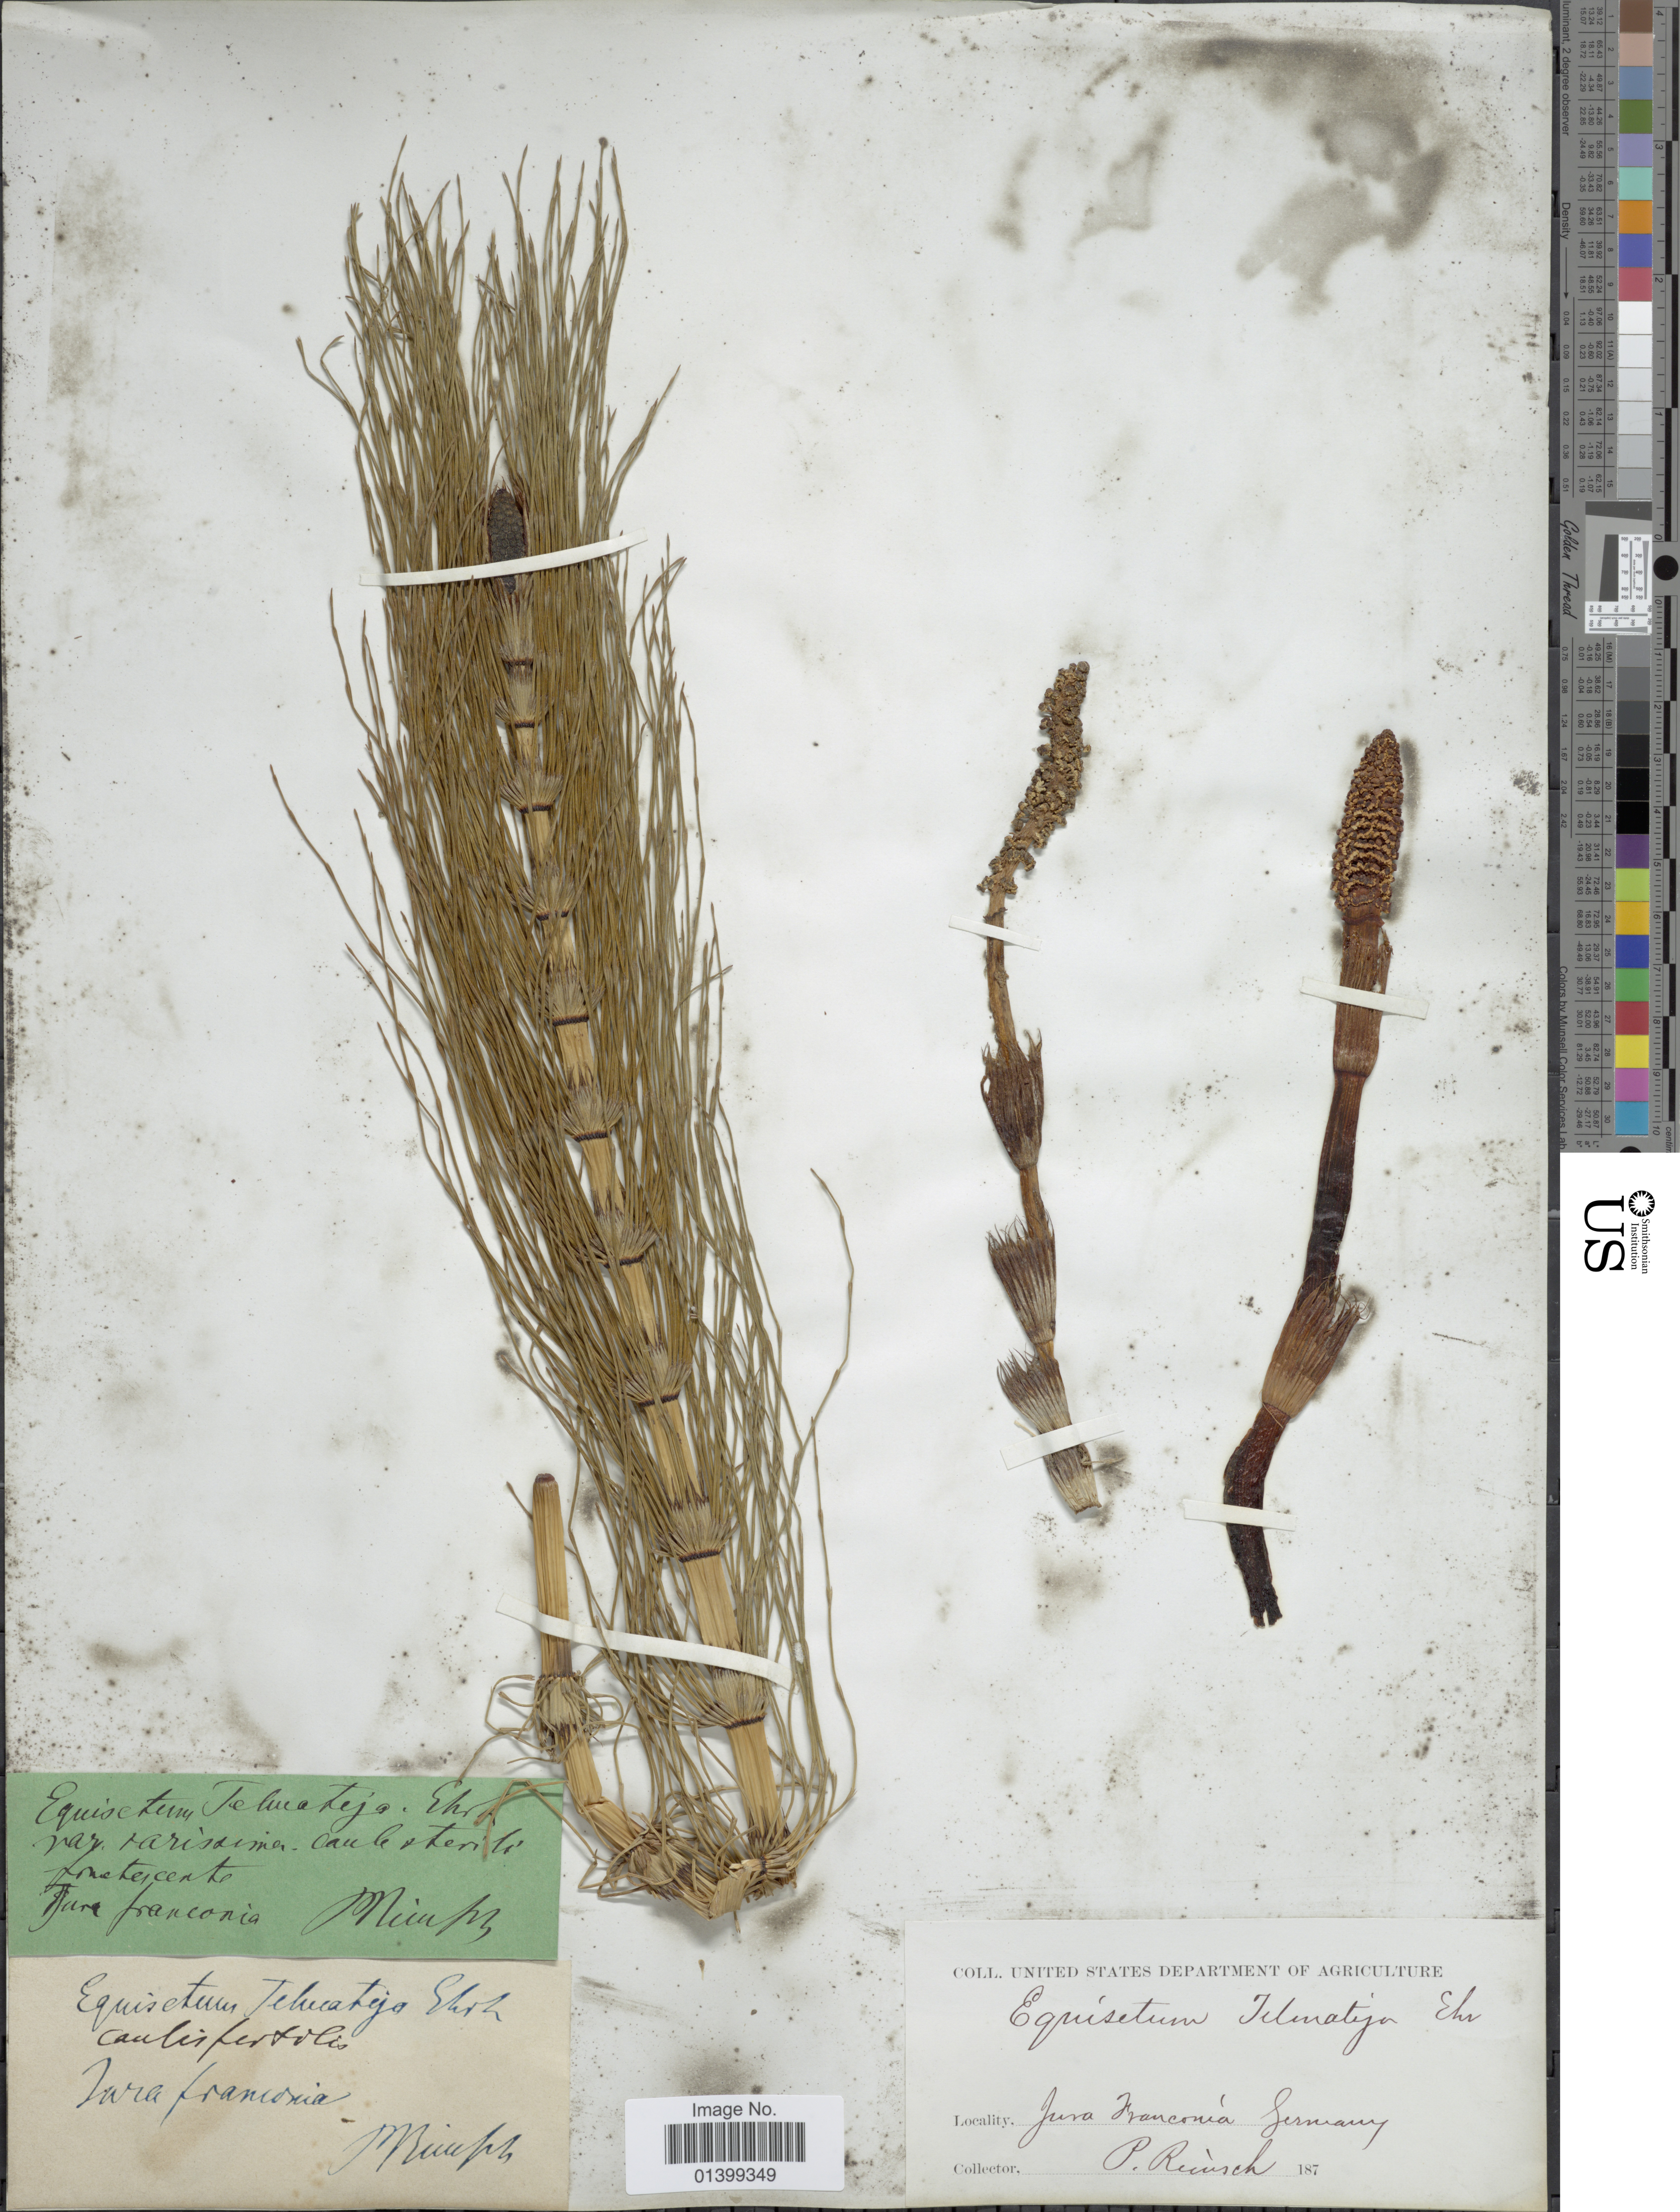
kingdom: Plantae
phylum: Tracheophyta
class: Polypodiopsida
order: Equisetales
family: Equisetaceae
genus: Equisetum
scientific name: Equisetum telmateia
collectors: P.F. Reinsch (herbarium)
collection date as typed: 187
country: Germany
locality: Jura Franconia Germany